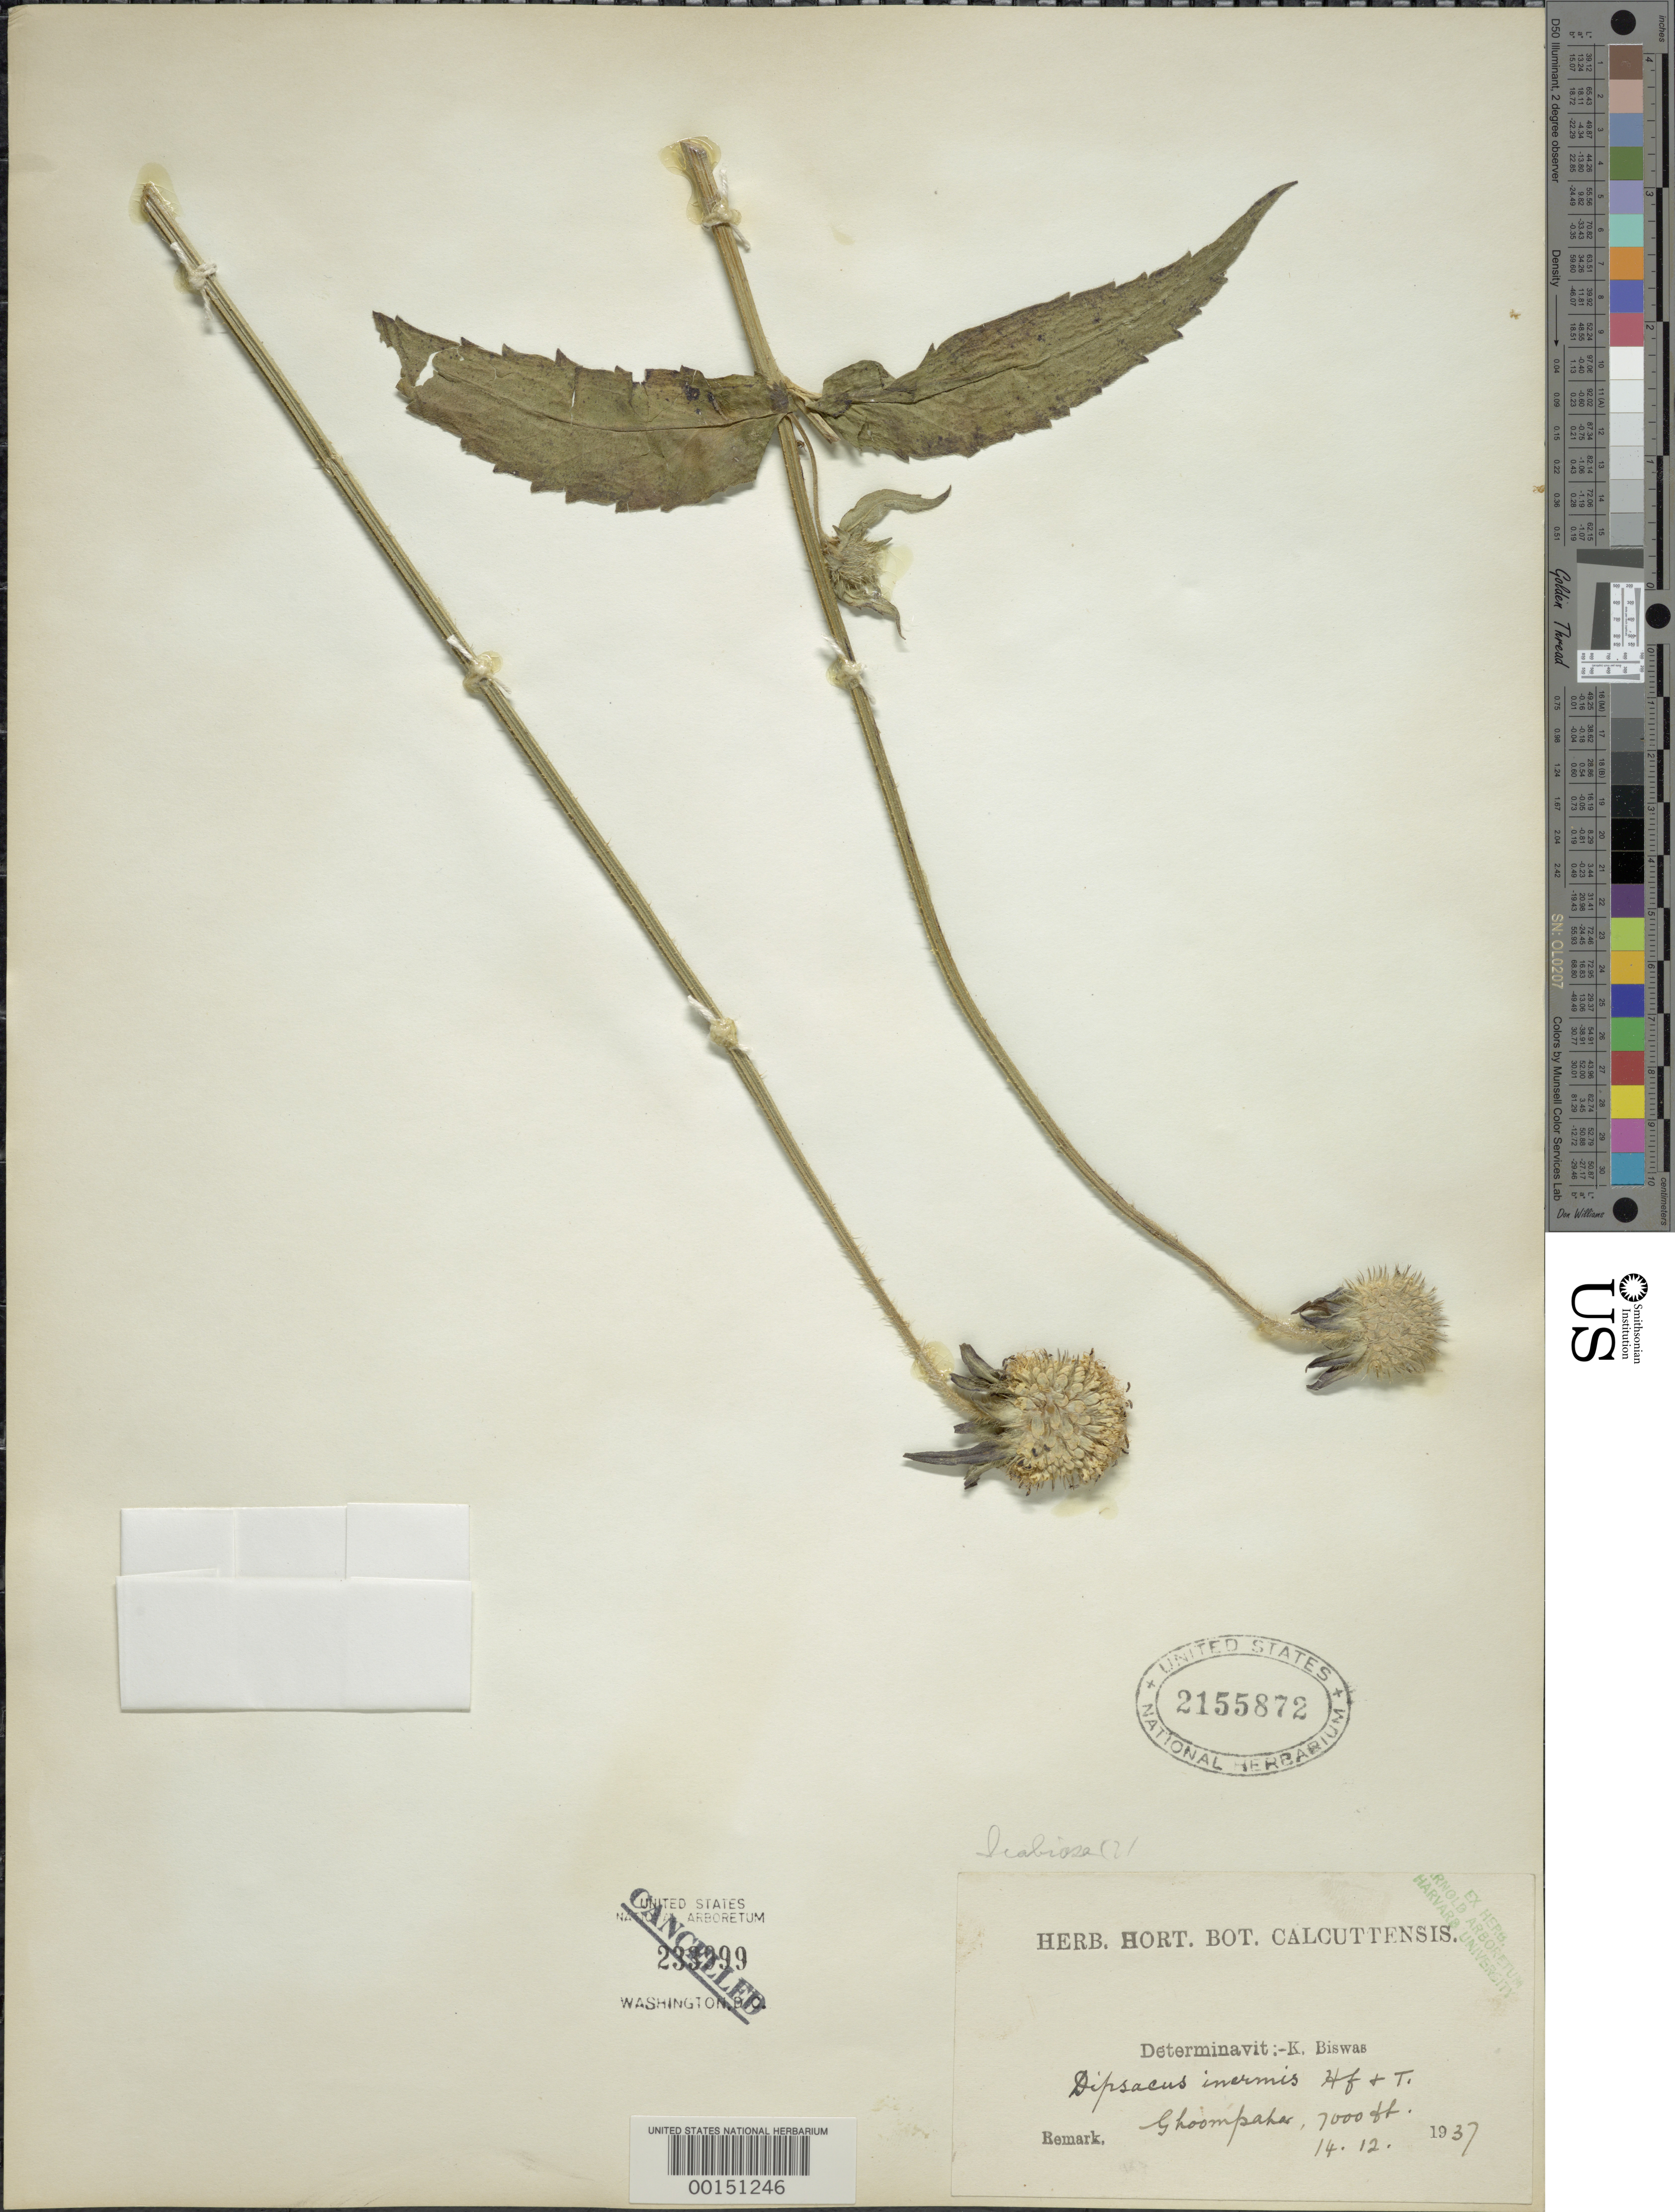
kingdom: Plantae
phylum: Tracheophyta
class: Magnoliopsida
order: Dipsacales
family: Caprifoliaceae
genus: Scabiosa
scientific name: Scabiosa sp.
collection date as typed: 14 Dec 1937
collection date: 1937-12-14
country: India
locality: Ghoompaha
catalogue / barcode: US 2155872